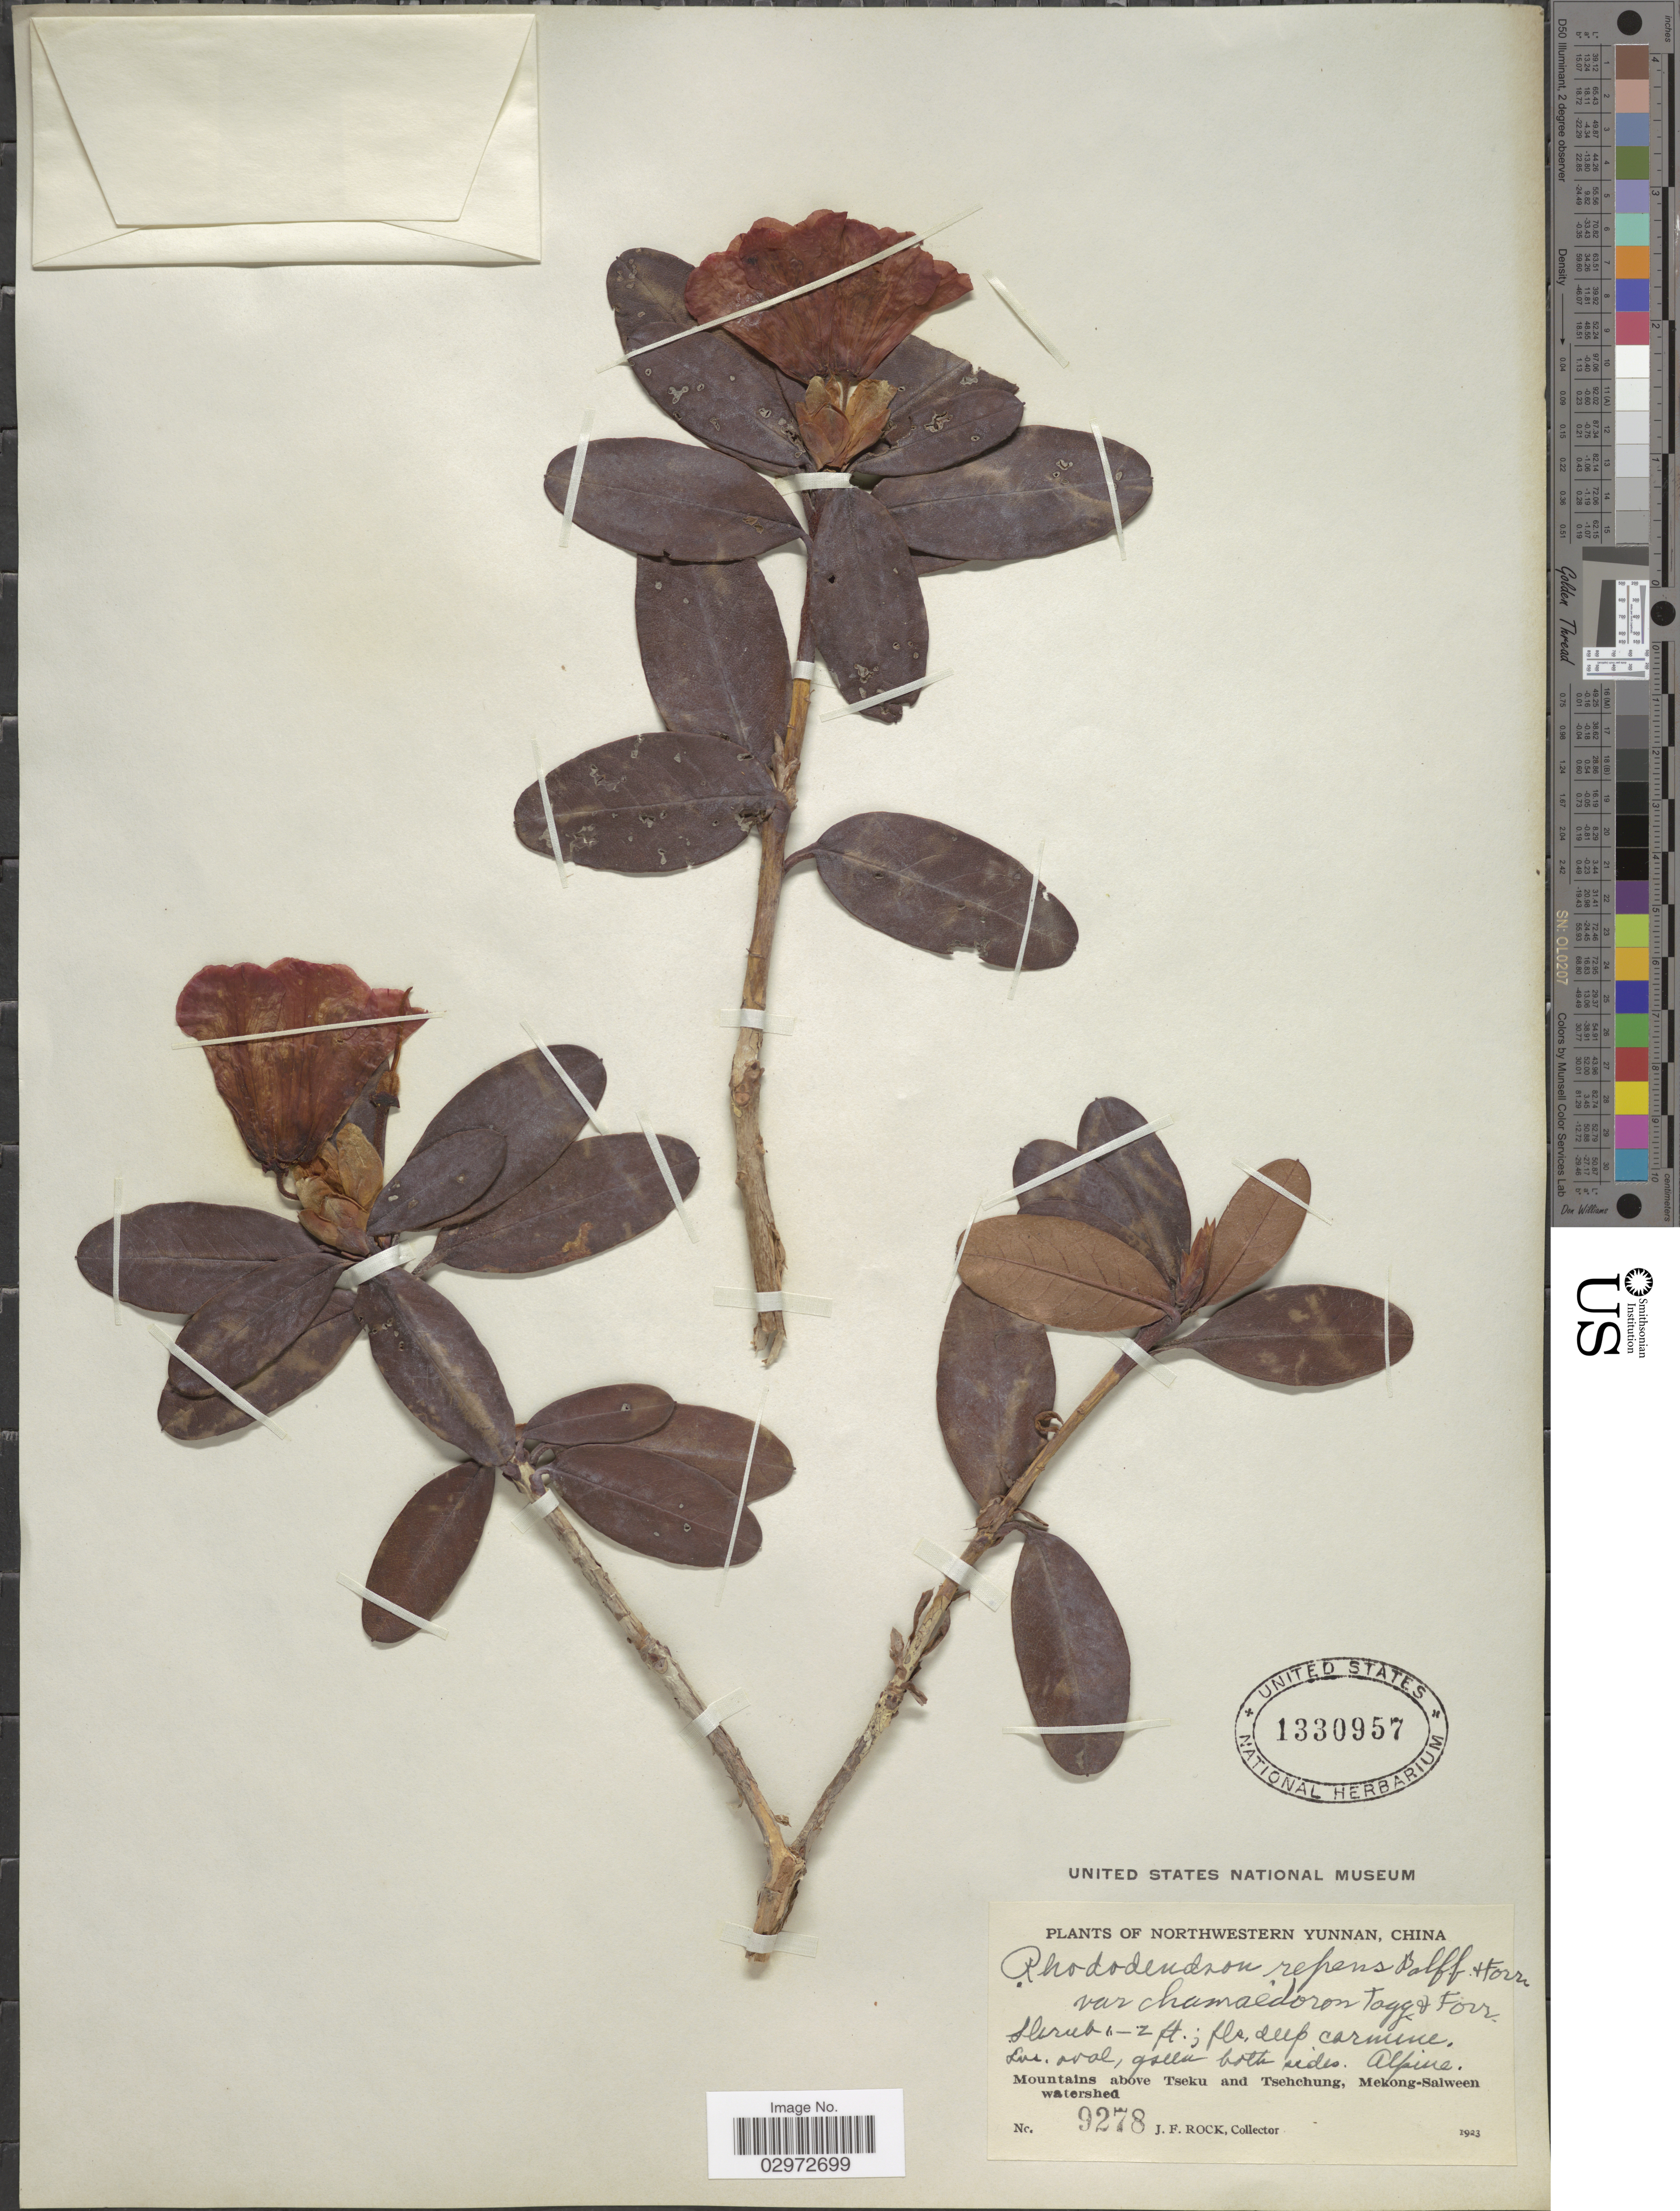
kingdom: Plantae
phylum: Tracheophyta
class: Magnoliopsida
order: Ericales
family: Ericaceae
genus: Rhododendron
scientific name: Rhododendron repens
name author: Balf. f. & Forrest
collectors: J. Rock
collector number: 9278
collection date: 1923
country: China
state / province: Yunnan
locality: Northwestern Yunnan. Mountains above Tseku and Tsehchung, Mekong-Salween watershed.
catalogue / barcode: US 1330957